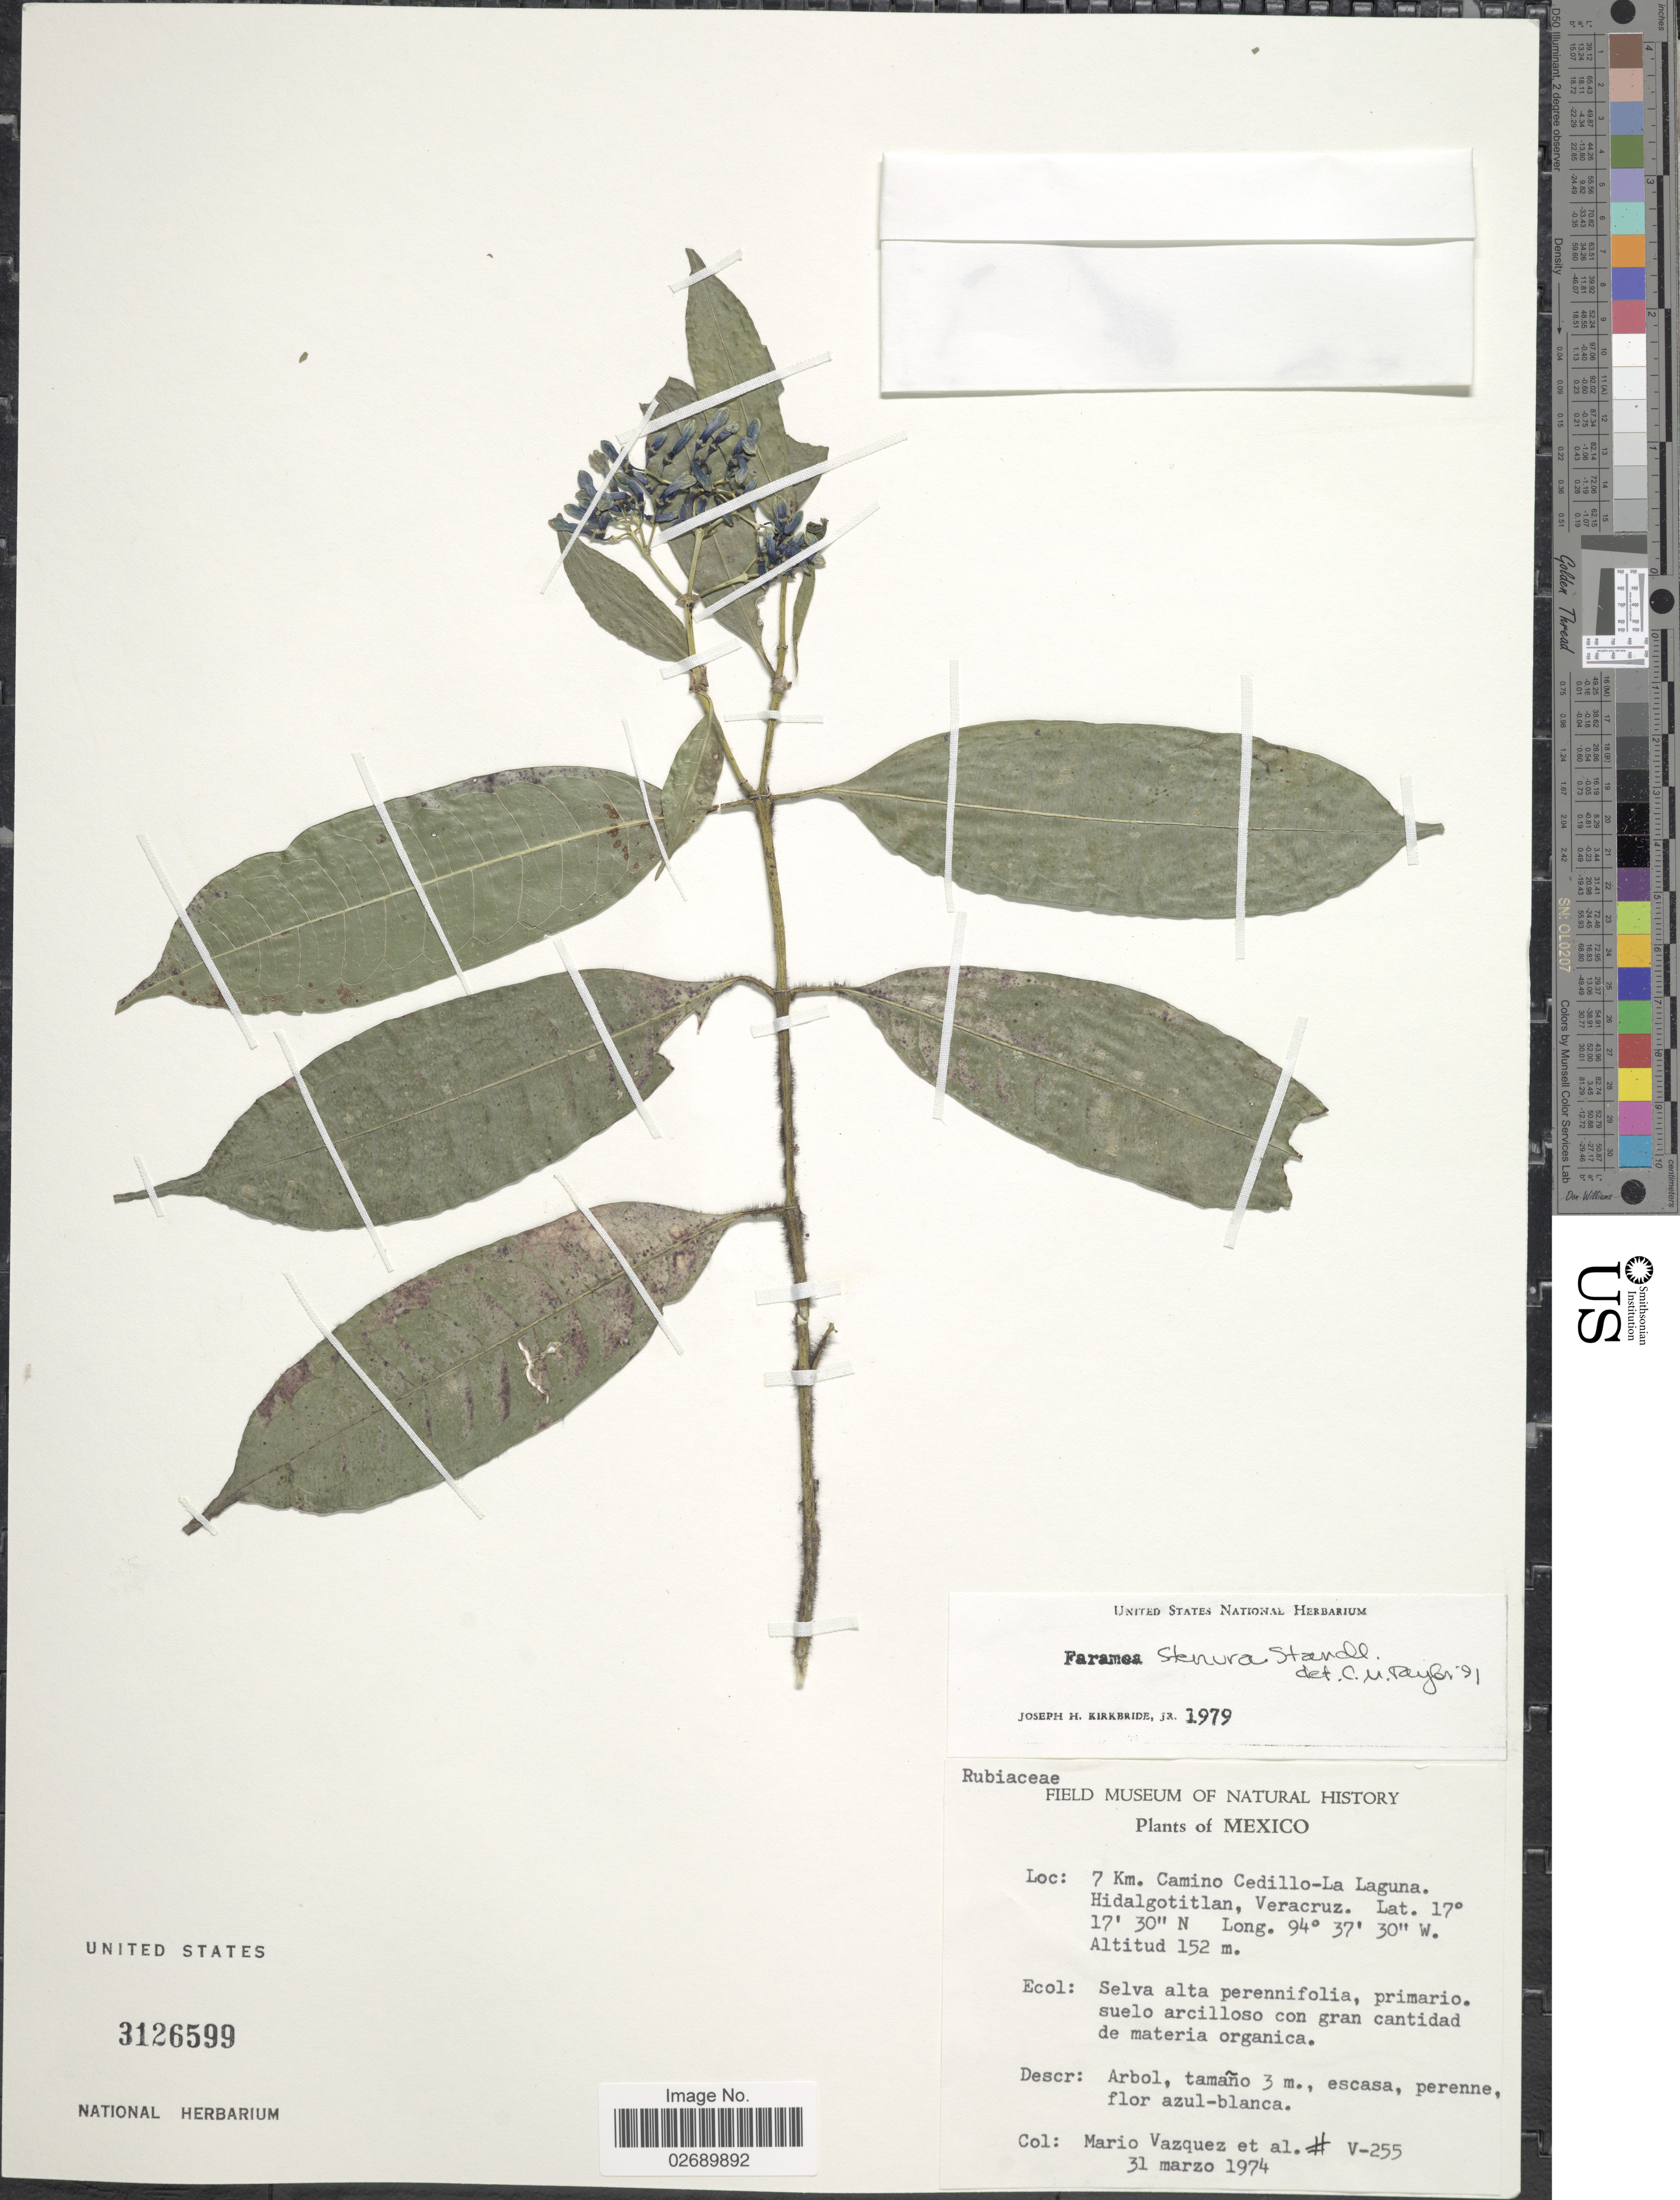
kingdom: Plantae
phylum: Tracheophyta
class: Magnoliopsida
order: Gentianales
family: Rubiaceae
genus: Faramea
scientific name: Faramea stenura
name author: Standl.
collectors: M. Vázquez & et al.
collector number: V-255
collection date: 1974-03-31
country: Mexico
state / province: Veracruz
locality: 7 Km. Camino Cedillo-la Laguna Hidalgotitlan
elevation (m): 152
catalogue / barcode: US 3126599